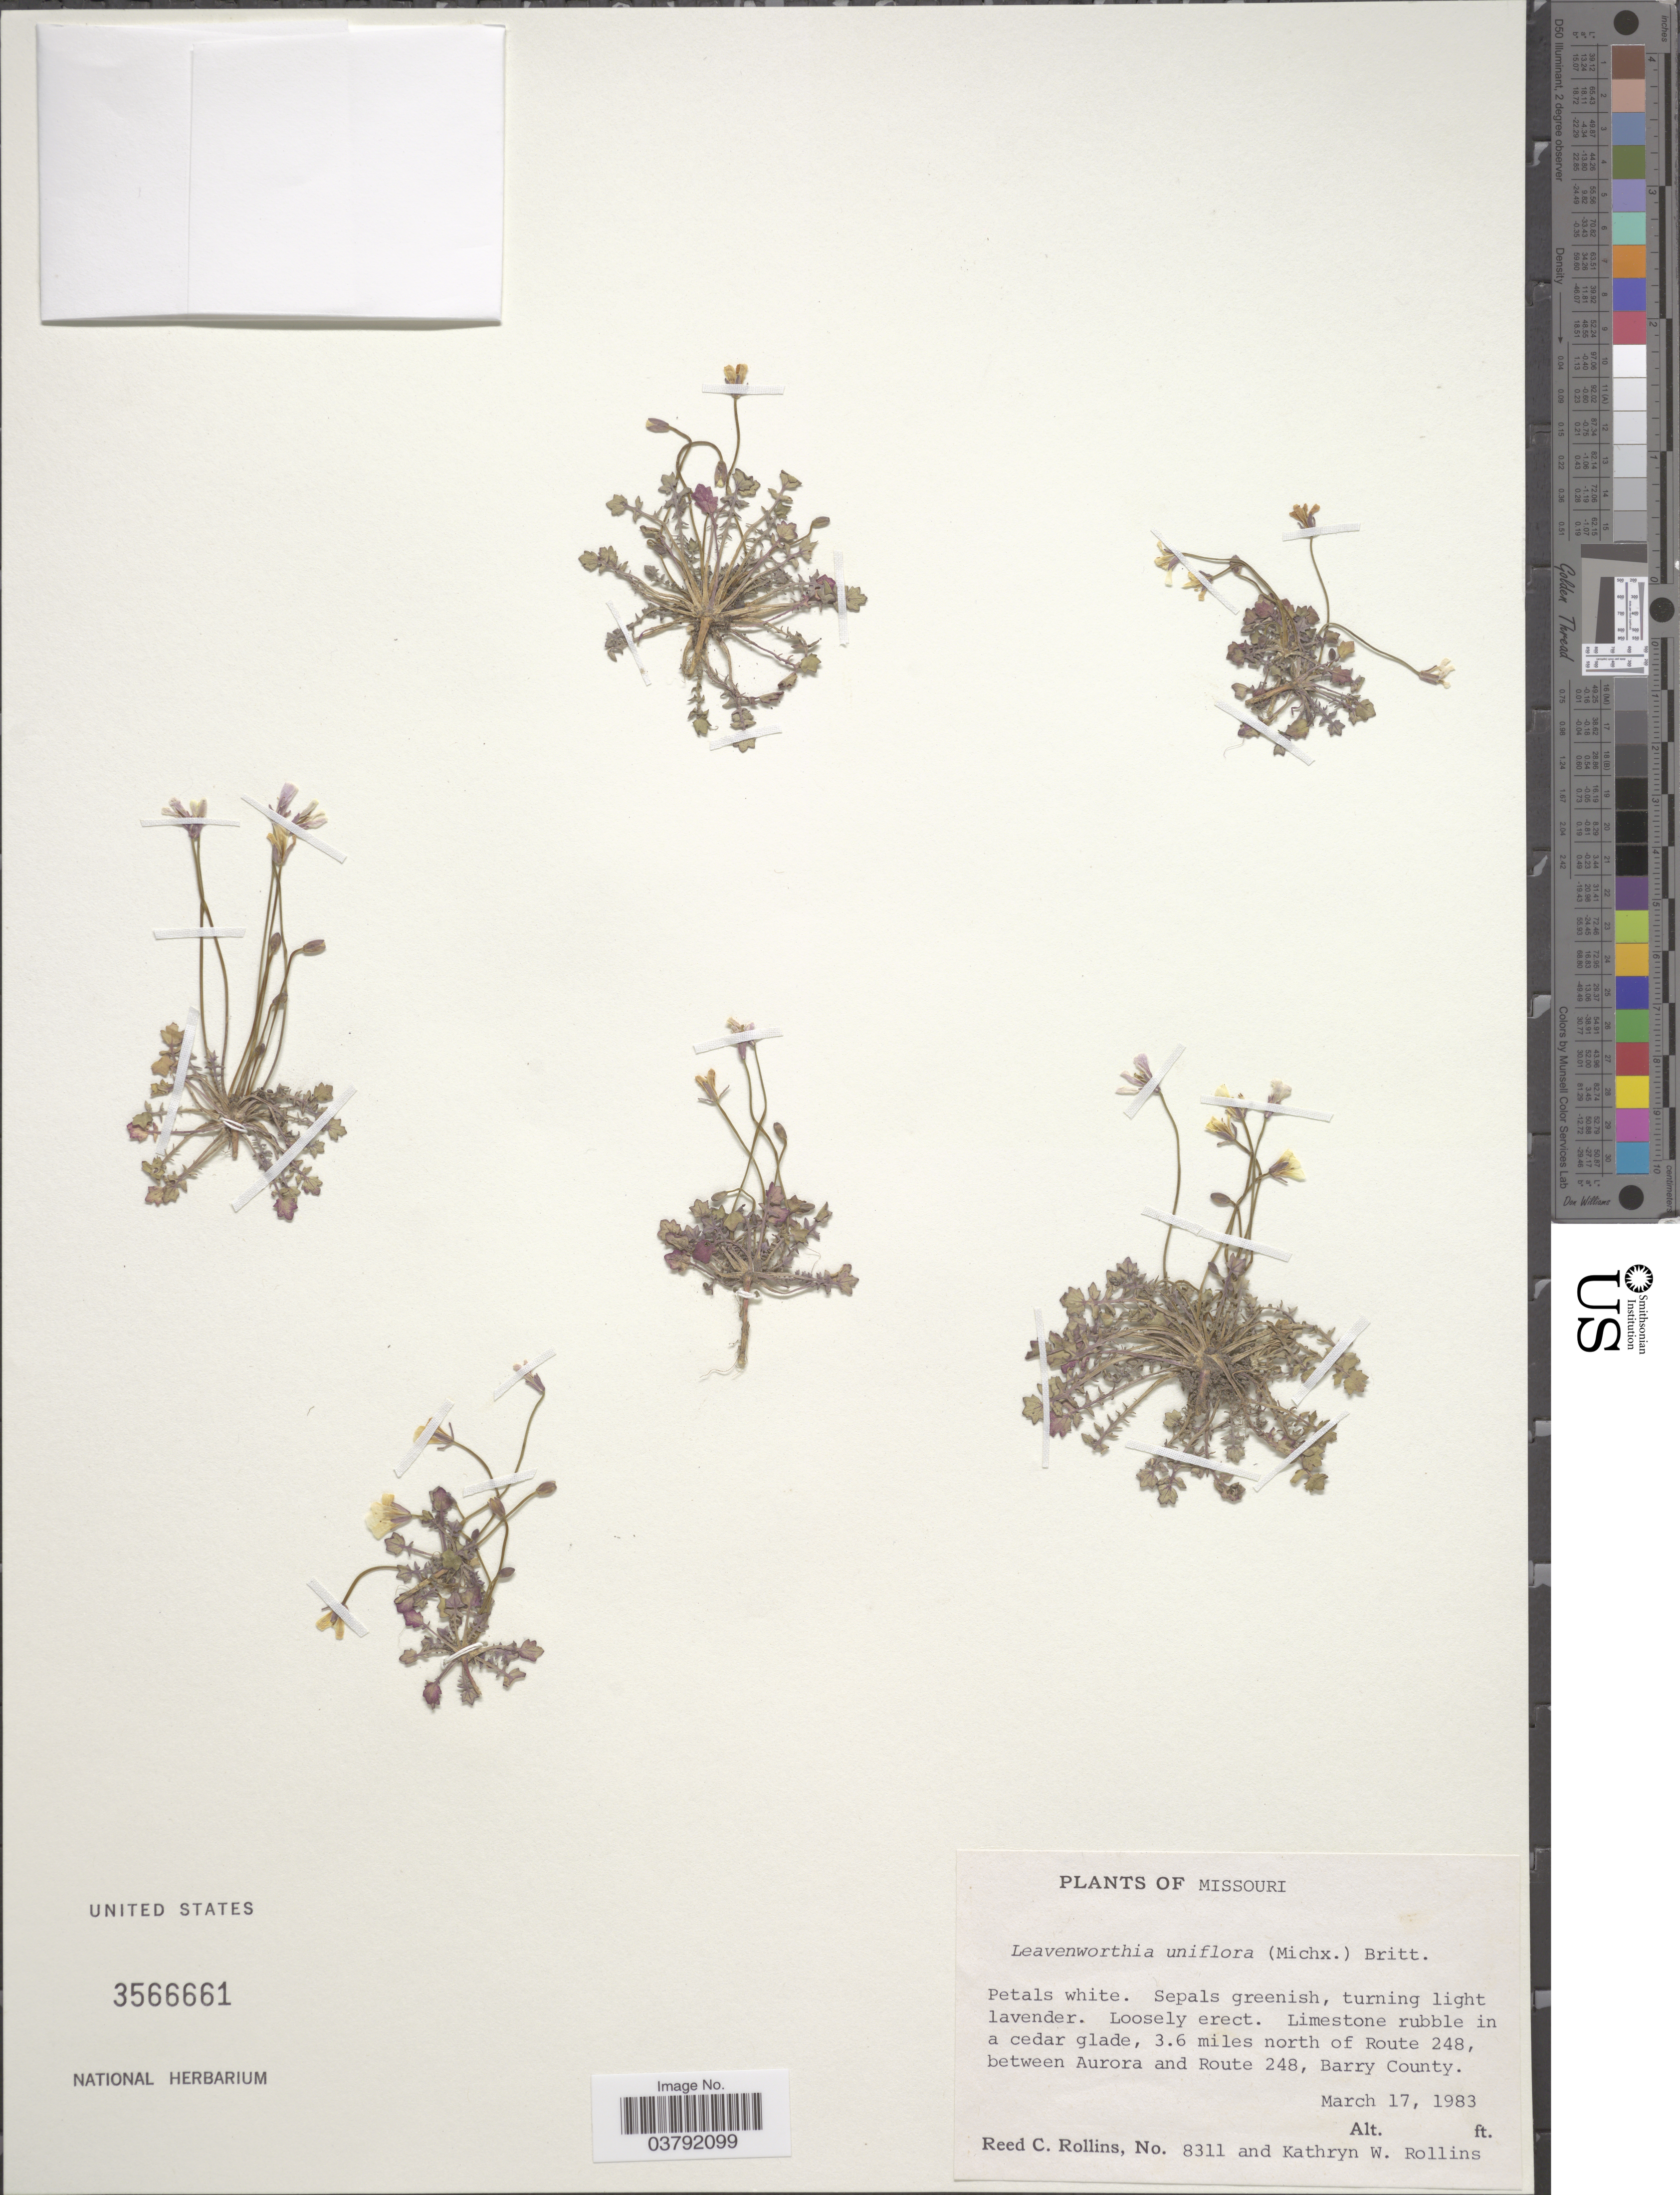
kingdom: Plantae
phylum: Tracheophyta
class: Magnoliopsida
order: Brassicales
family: Brassicaceae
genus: Leavenworthia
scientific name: Leavenworthia uniflora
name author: (Michx.) Britton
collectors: R. C. Rollins & K. W. Rollins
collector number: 8311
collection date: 1983-03-17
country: United States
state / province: Missouri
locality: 3.6 miles north of Route 248, between Aurora and Route 248, Barry County.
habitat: limestone rubble in a cedar glade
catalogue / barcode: US 3566661